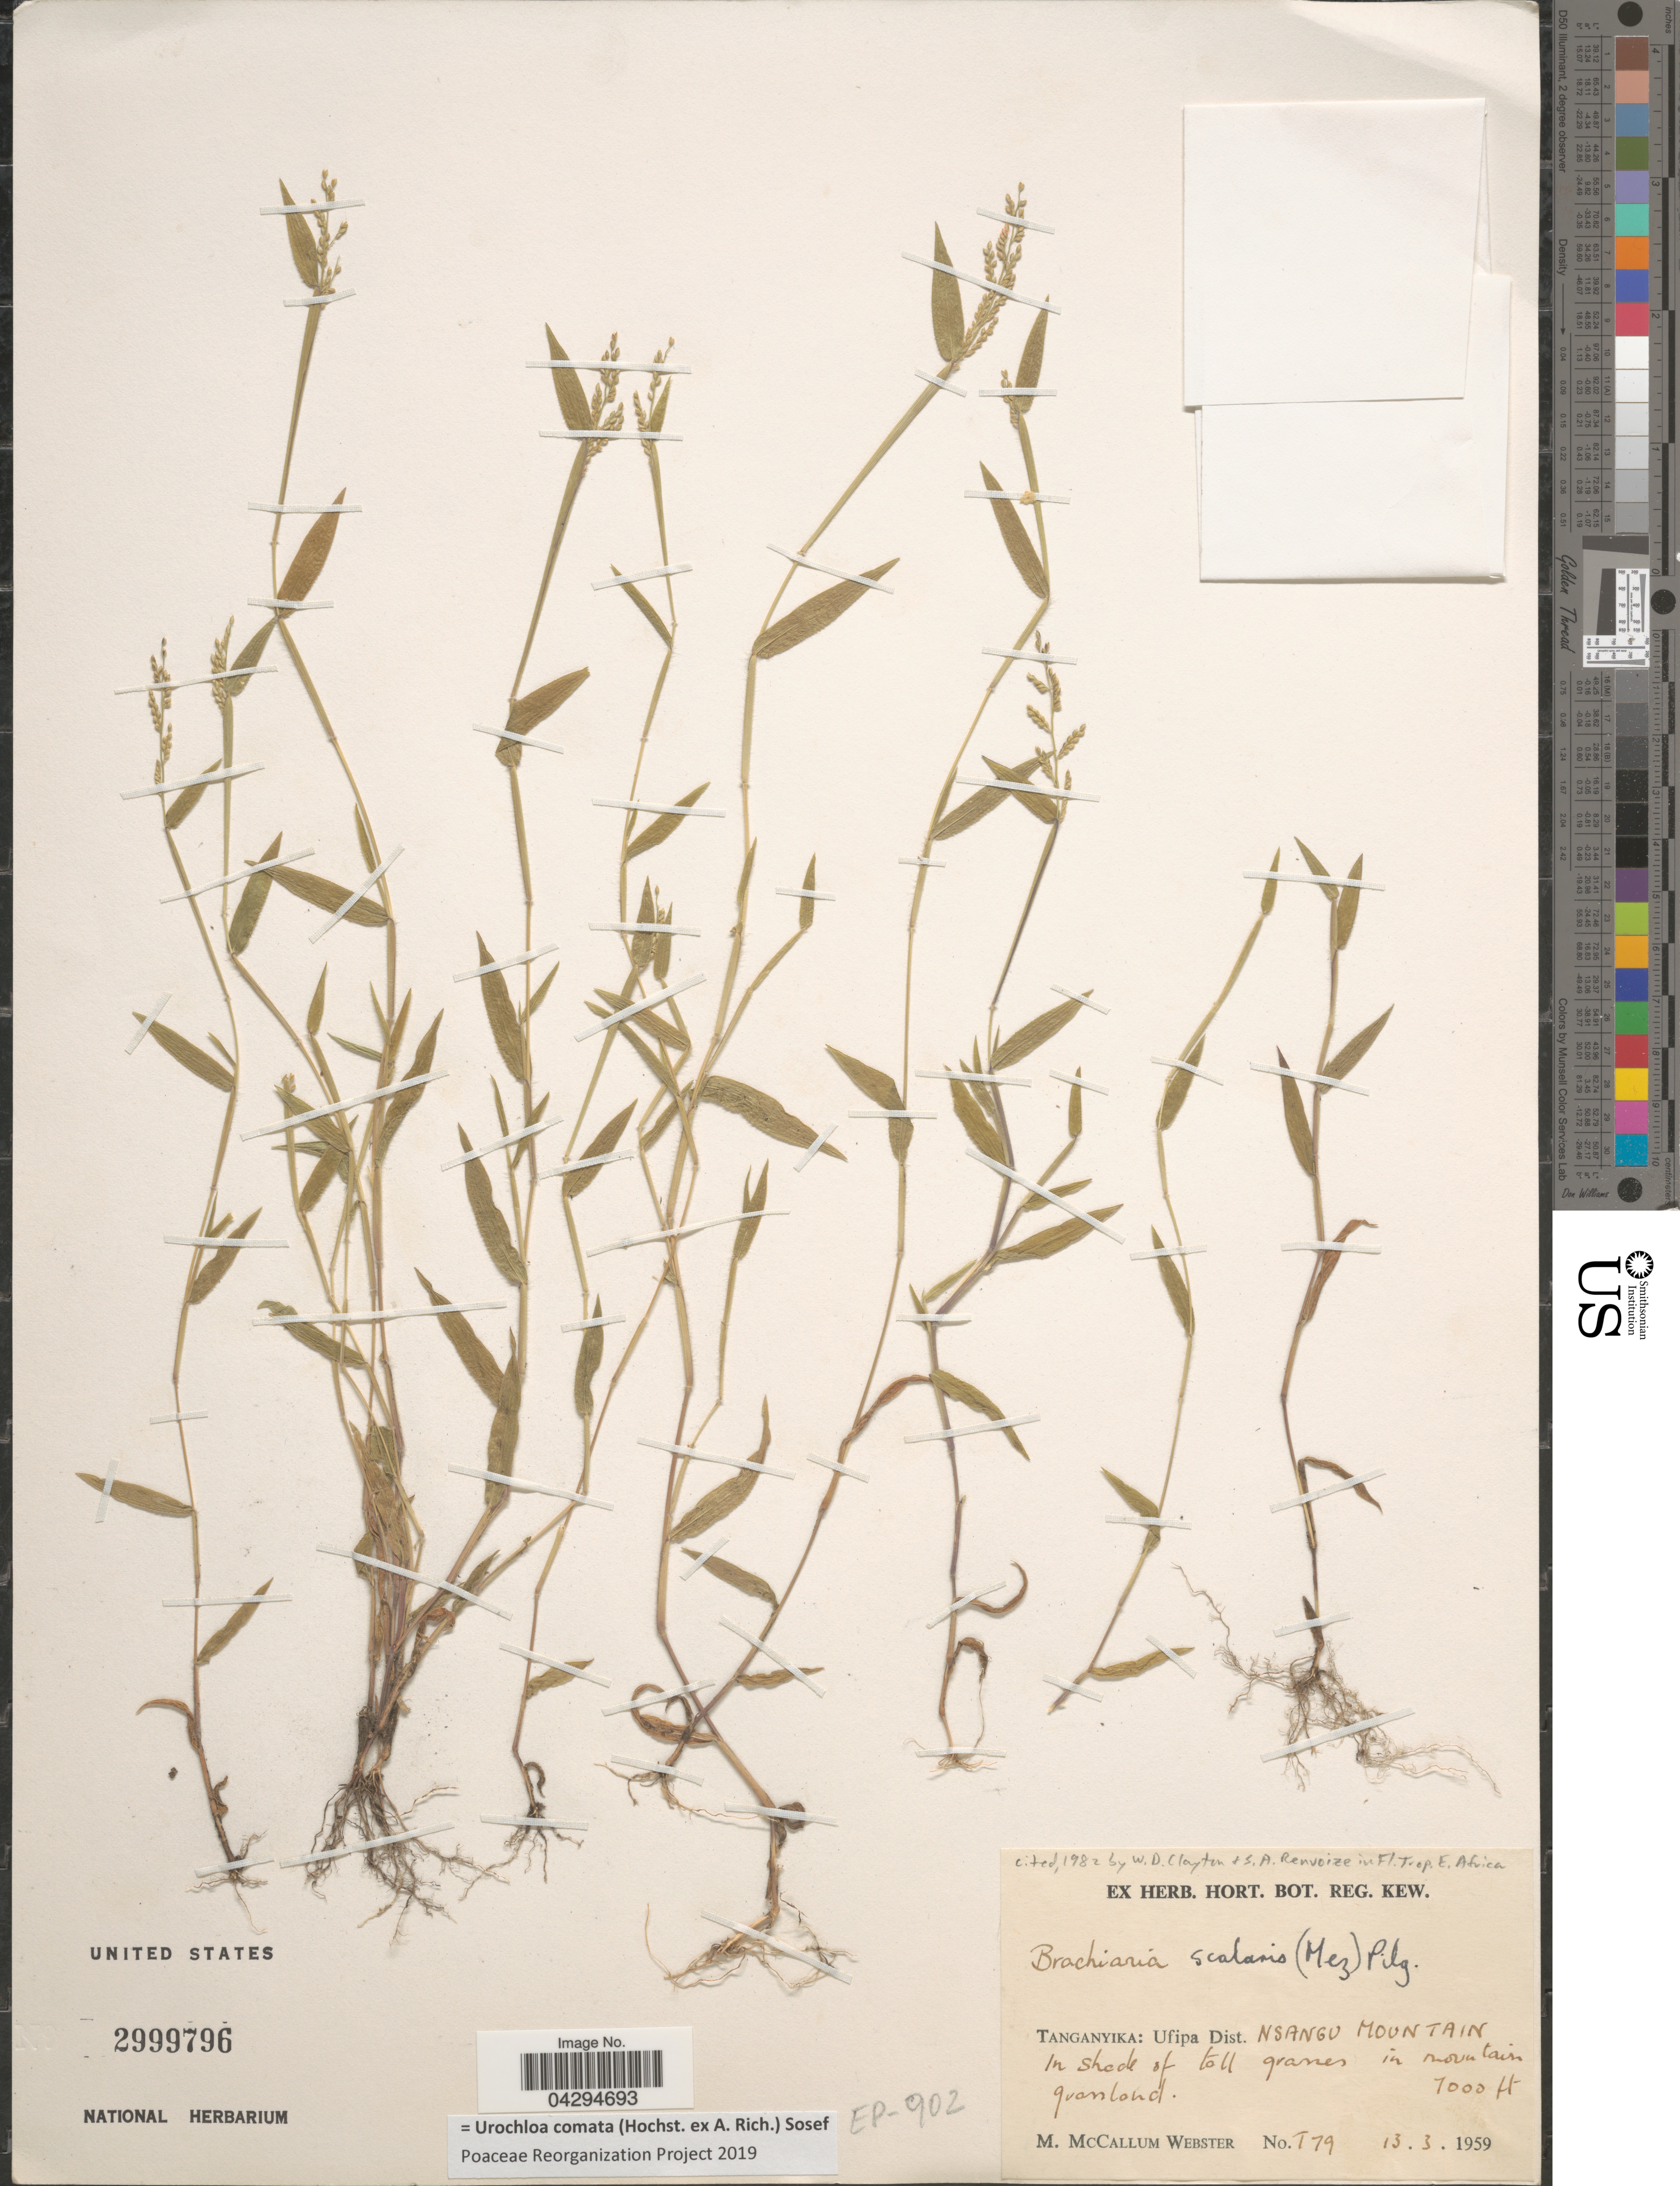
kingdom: Plantae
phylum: Tracheophyta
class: Liliopsida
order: Poales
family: Poaceae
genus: Urochloa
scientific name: Urochloa comata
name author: (Hochst. ex A. Rich.) Sosef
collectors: M. Webster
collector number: T79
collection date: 1959-03-13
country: Tanzania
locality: Tanganyika: Ufipa Dist. Nsangu Mountain. In shade of tall grasses in mountain grassland.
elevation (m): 2134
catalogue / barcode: US 2999796